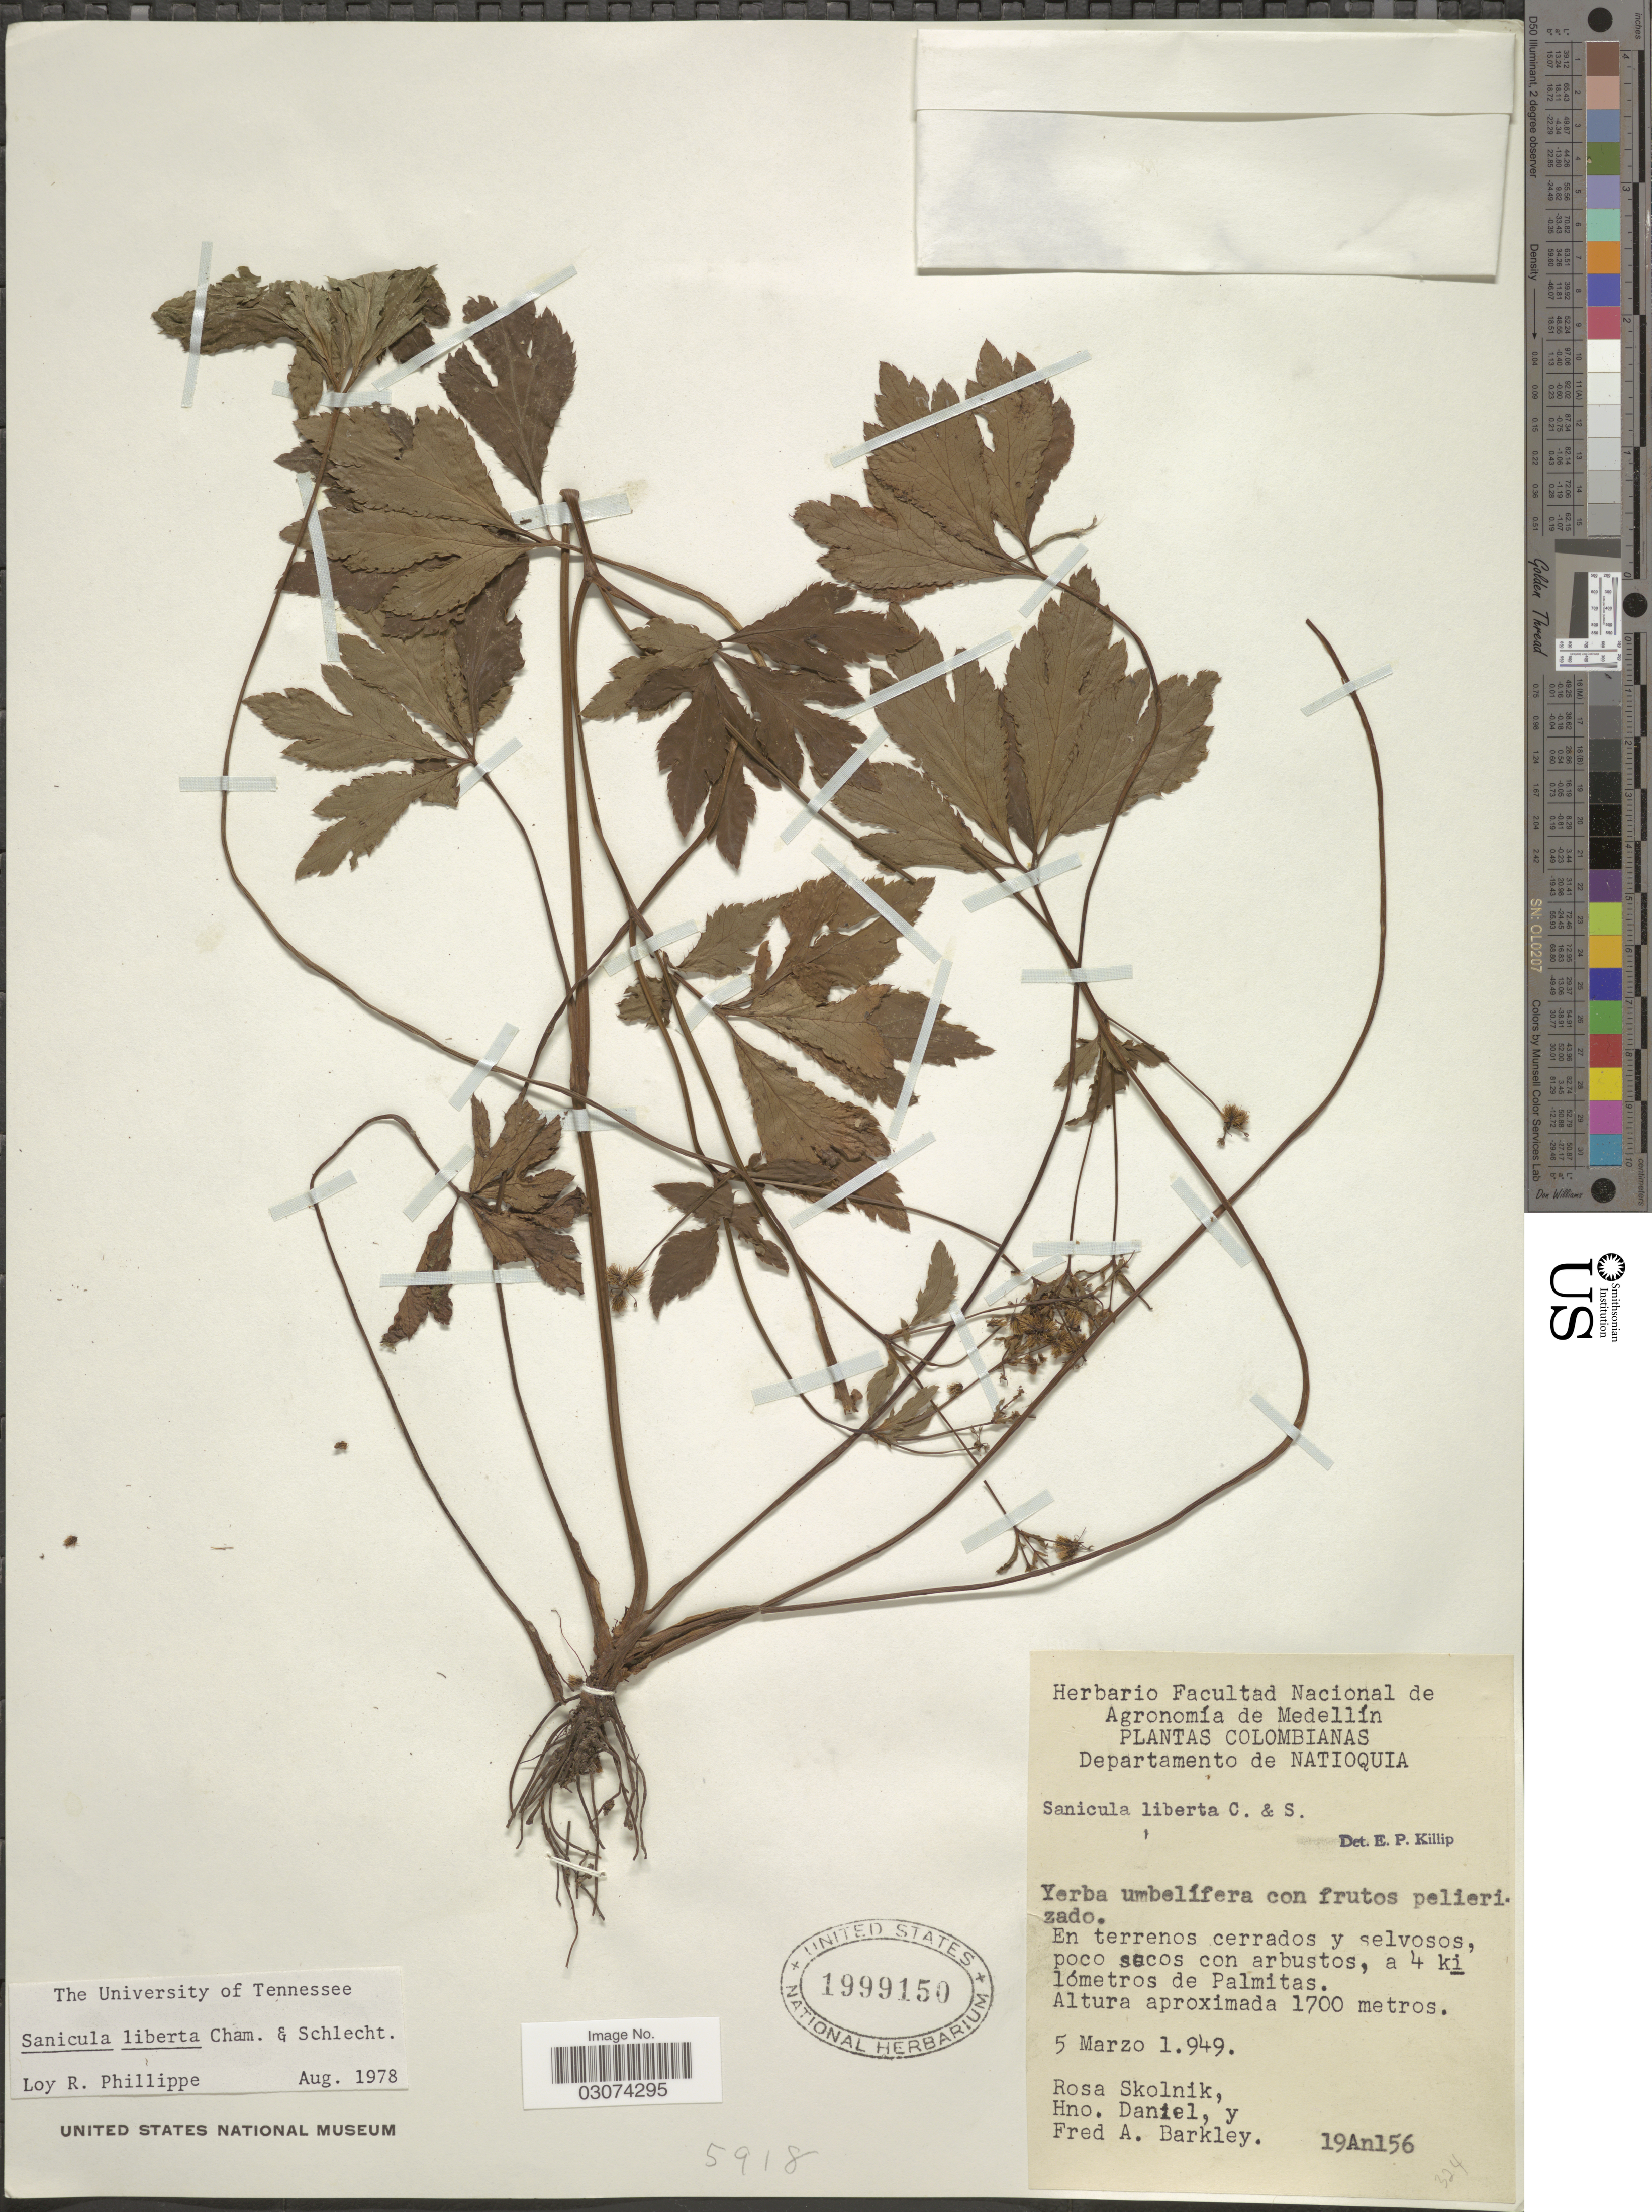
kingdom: Plantae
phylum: Tracheophyta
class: Magnoliopsida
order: Apiales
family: Apiaceae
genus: Sanicula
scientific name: Sanicula liberta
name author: Cham. & Schltdl.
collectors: R. Skolnik, H. Daniel & F. A. Barkley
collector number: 19An156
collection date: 1949-03-05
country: Colombia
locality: Departamento Natioquia. En terrenos cerrados y selvosos, poco sucos con arbustos, a 4 kilómetros de Palmitas.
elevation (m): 1700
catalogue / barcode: US 1999150